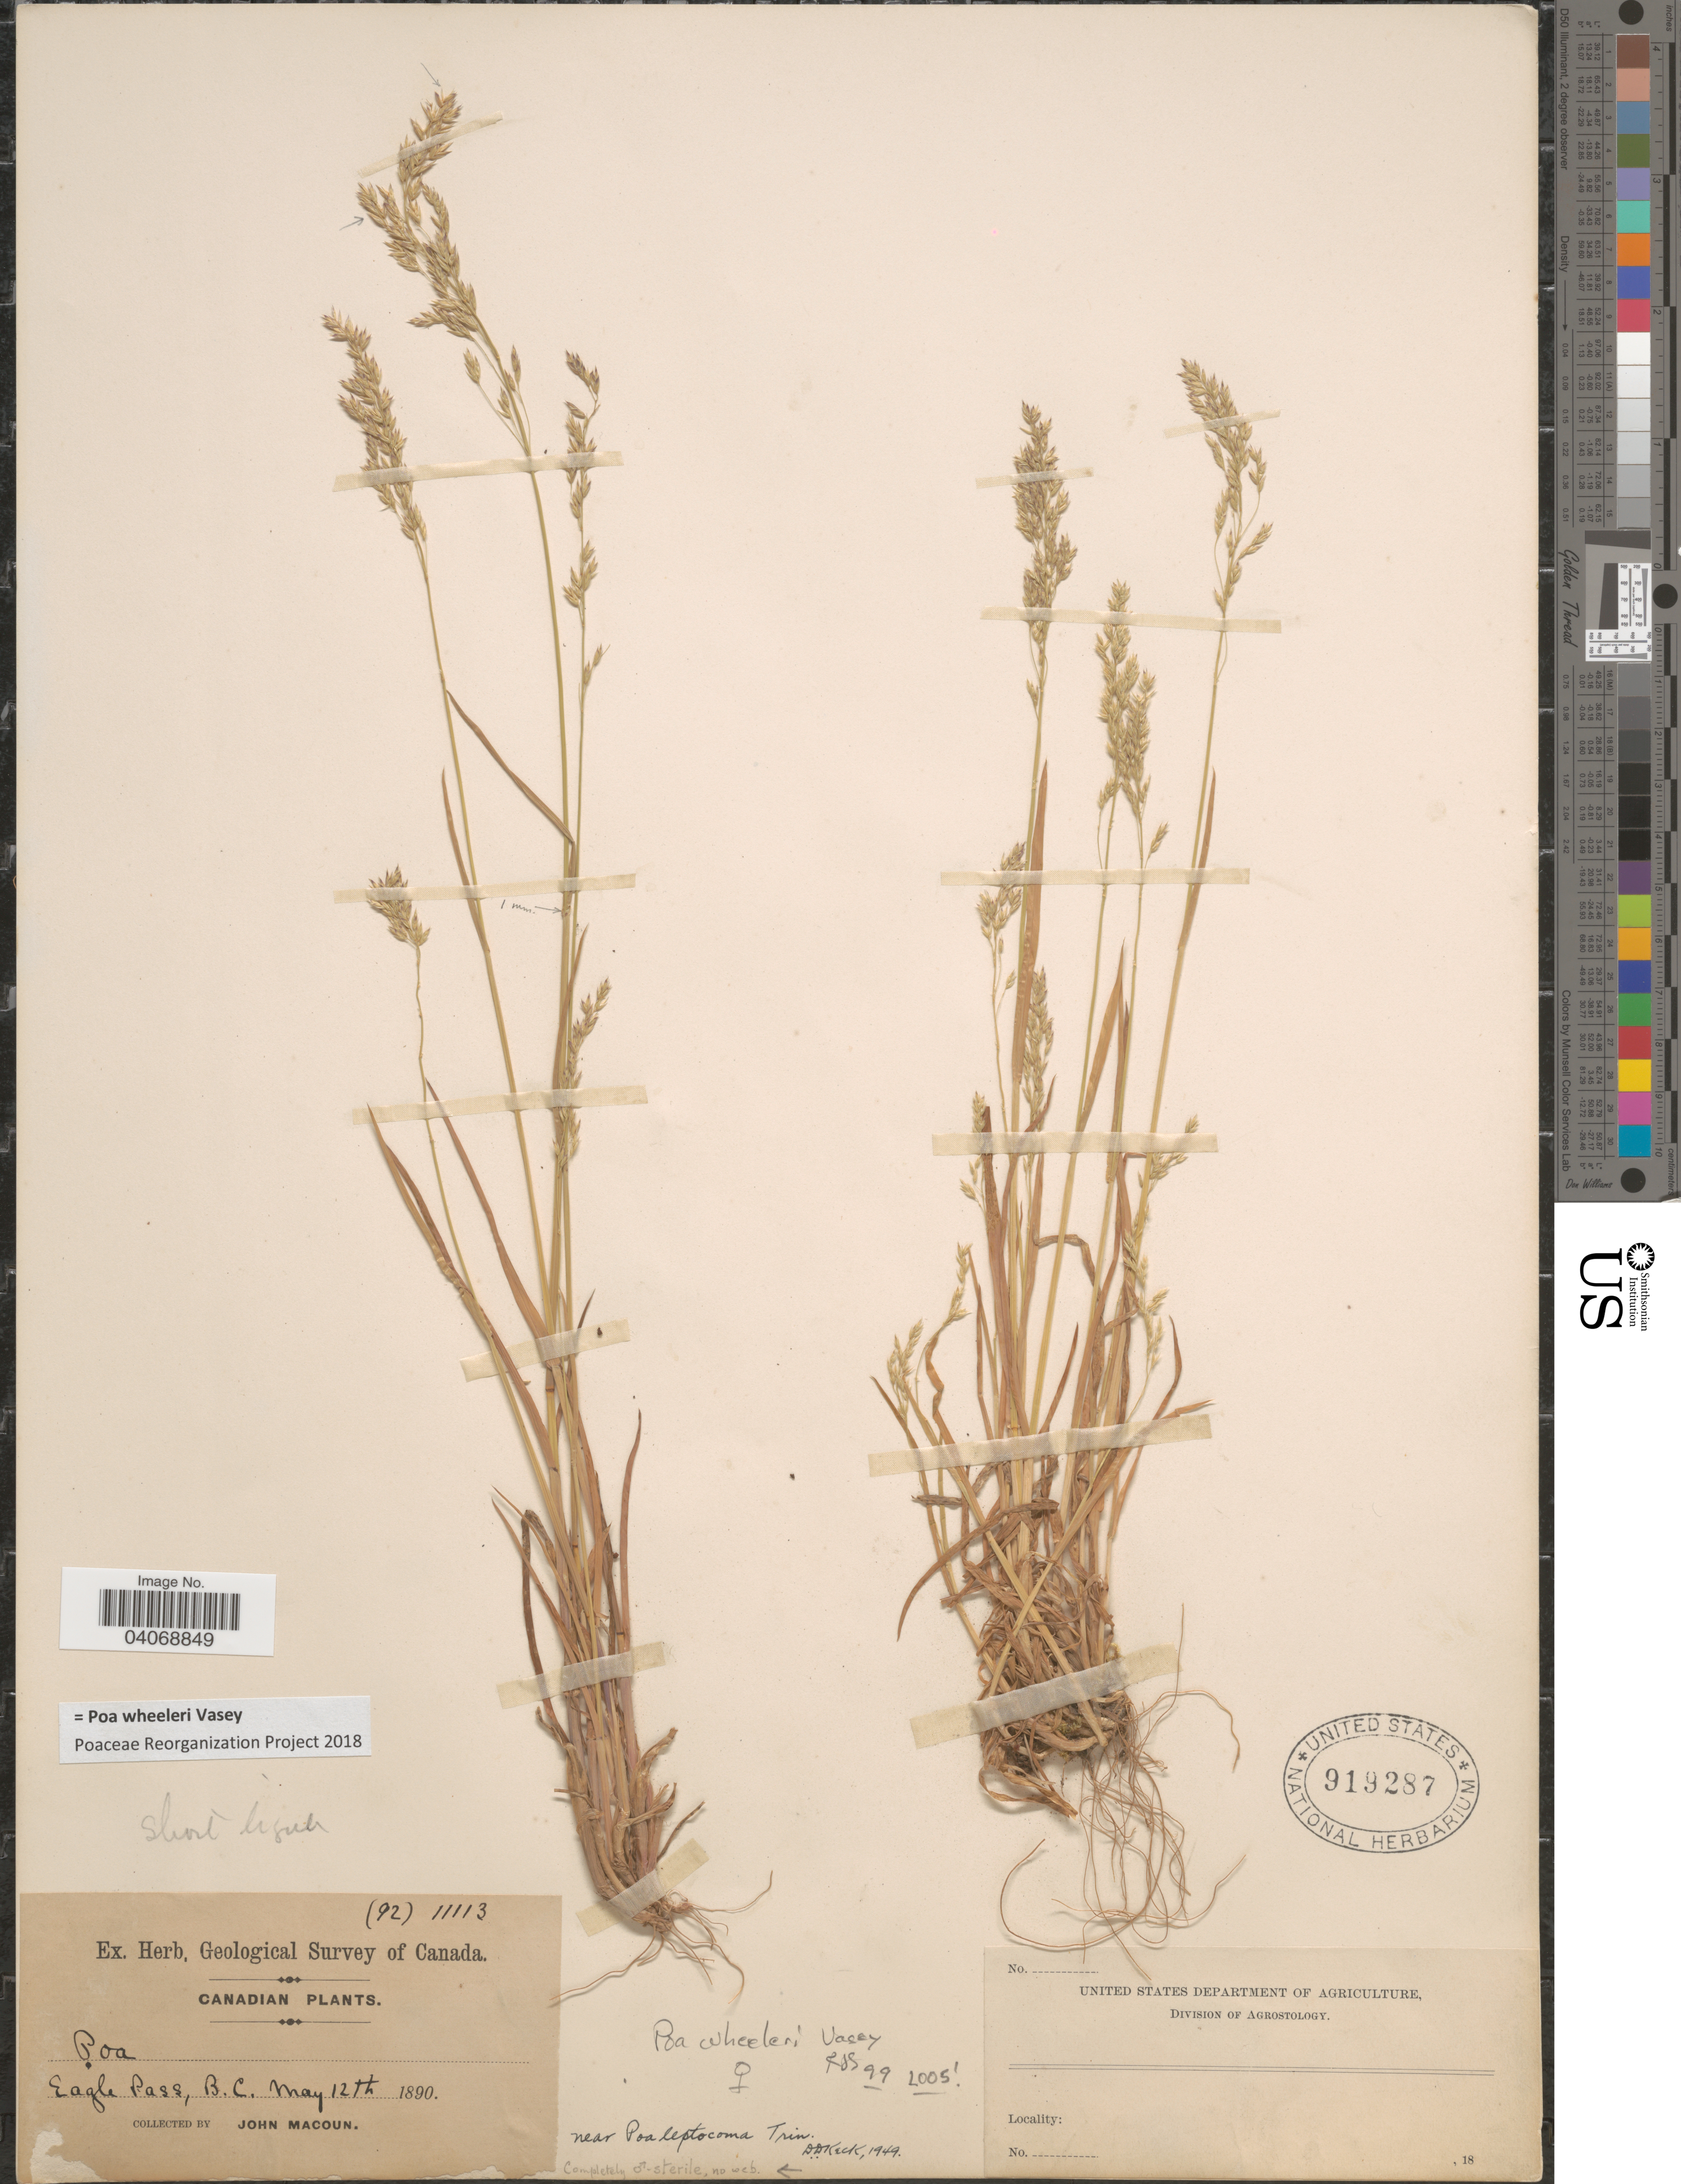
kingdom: Plantae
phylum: Tracheophyta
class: Liliopsida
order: Poales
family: Poaceae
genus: Poa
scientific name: Poa wheeleri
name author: Vasey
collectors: J. Macoun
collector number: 92/11113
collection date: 1890-05-12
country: Canada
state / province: British Columbia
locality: Herb. Geological Survey of Canada. Eagle Pass.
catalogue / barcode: US 919287